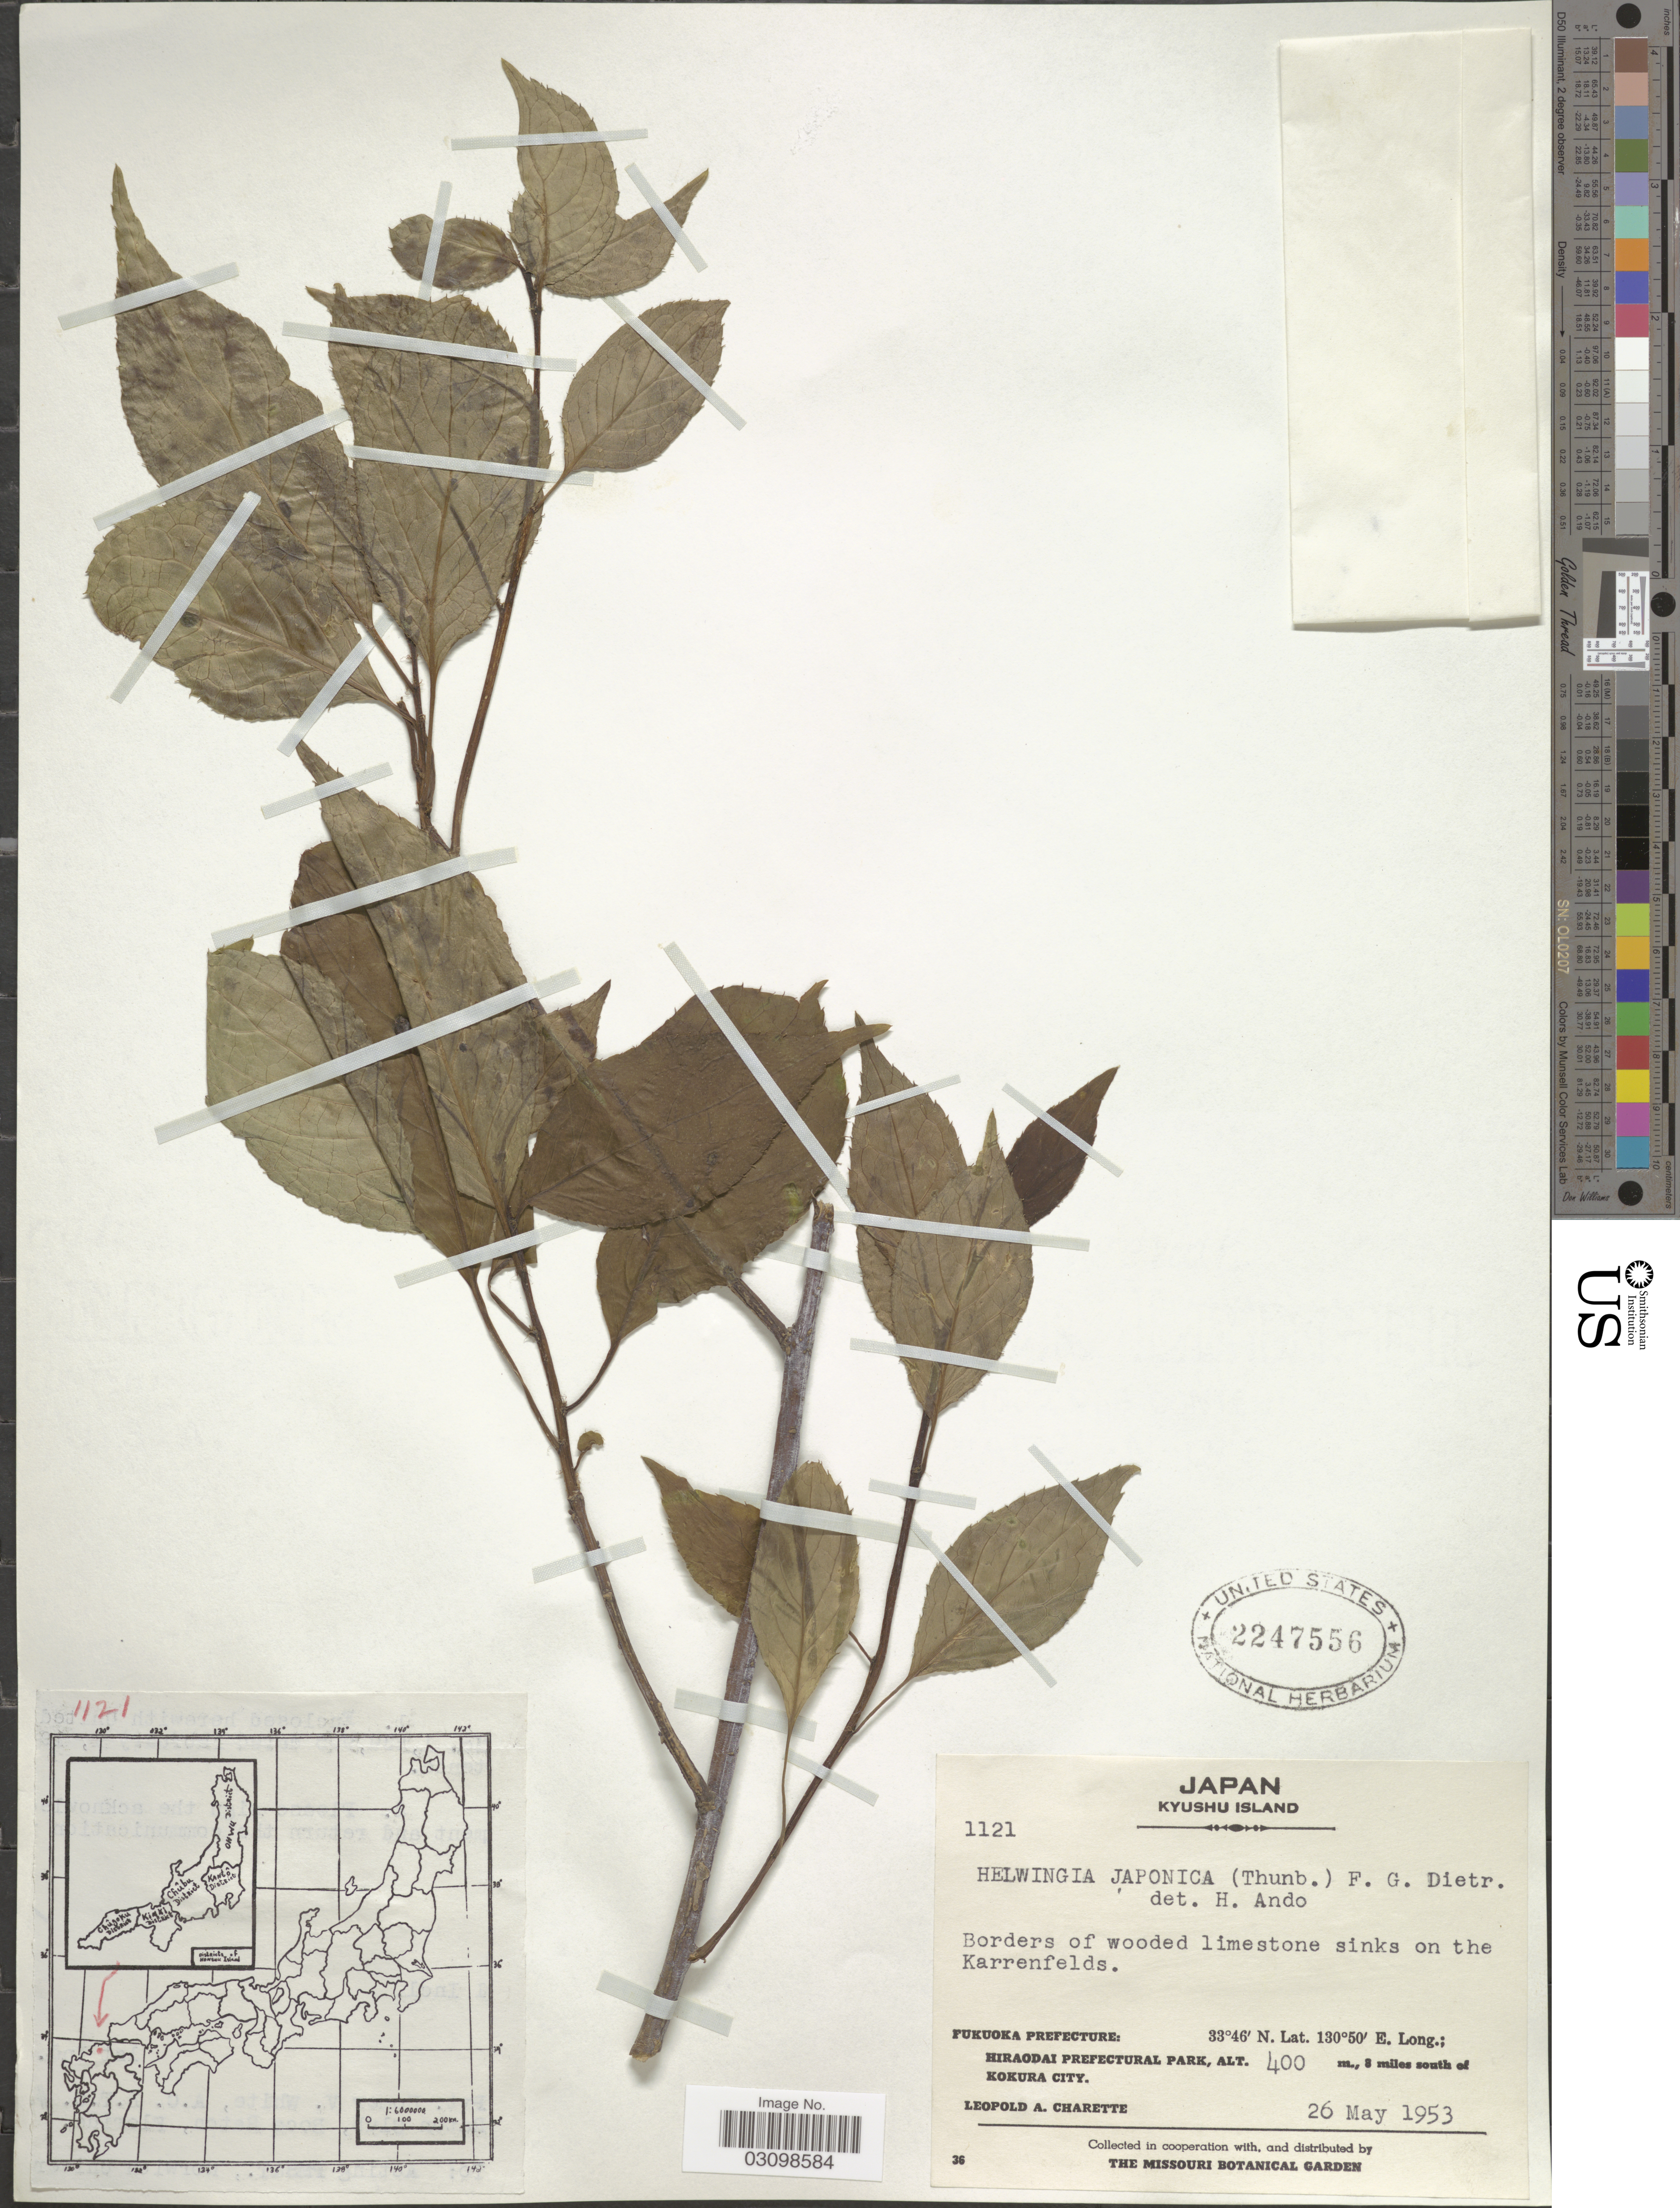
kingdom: Plantae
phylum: Tracheophyta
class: Magnoliopsida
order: Aquifoliales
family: Helwingiaceae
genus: Helwingia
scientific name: Helwingia japonica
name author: (Thunb.) Dietr.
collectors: L. A. Charette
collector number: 1121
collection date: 1953-05-26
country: Japan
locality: Kyushu Island, Borders of wooded limestone sinks on the Karrenfelds. Fukuoka Prefecture. Hiraodai Prefectural Park, 8 miles south of Kokura City.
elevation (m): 400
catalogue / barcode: US 2247556